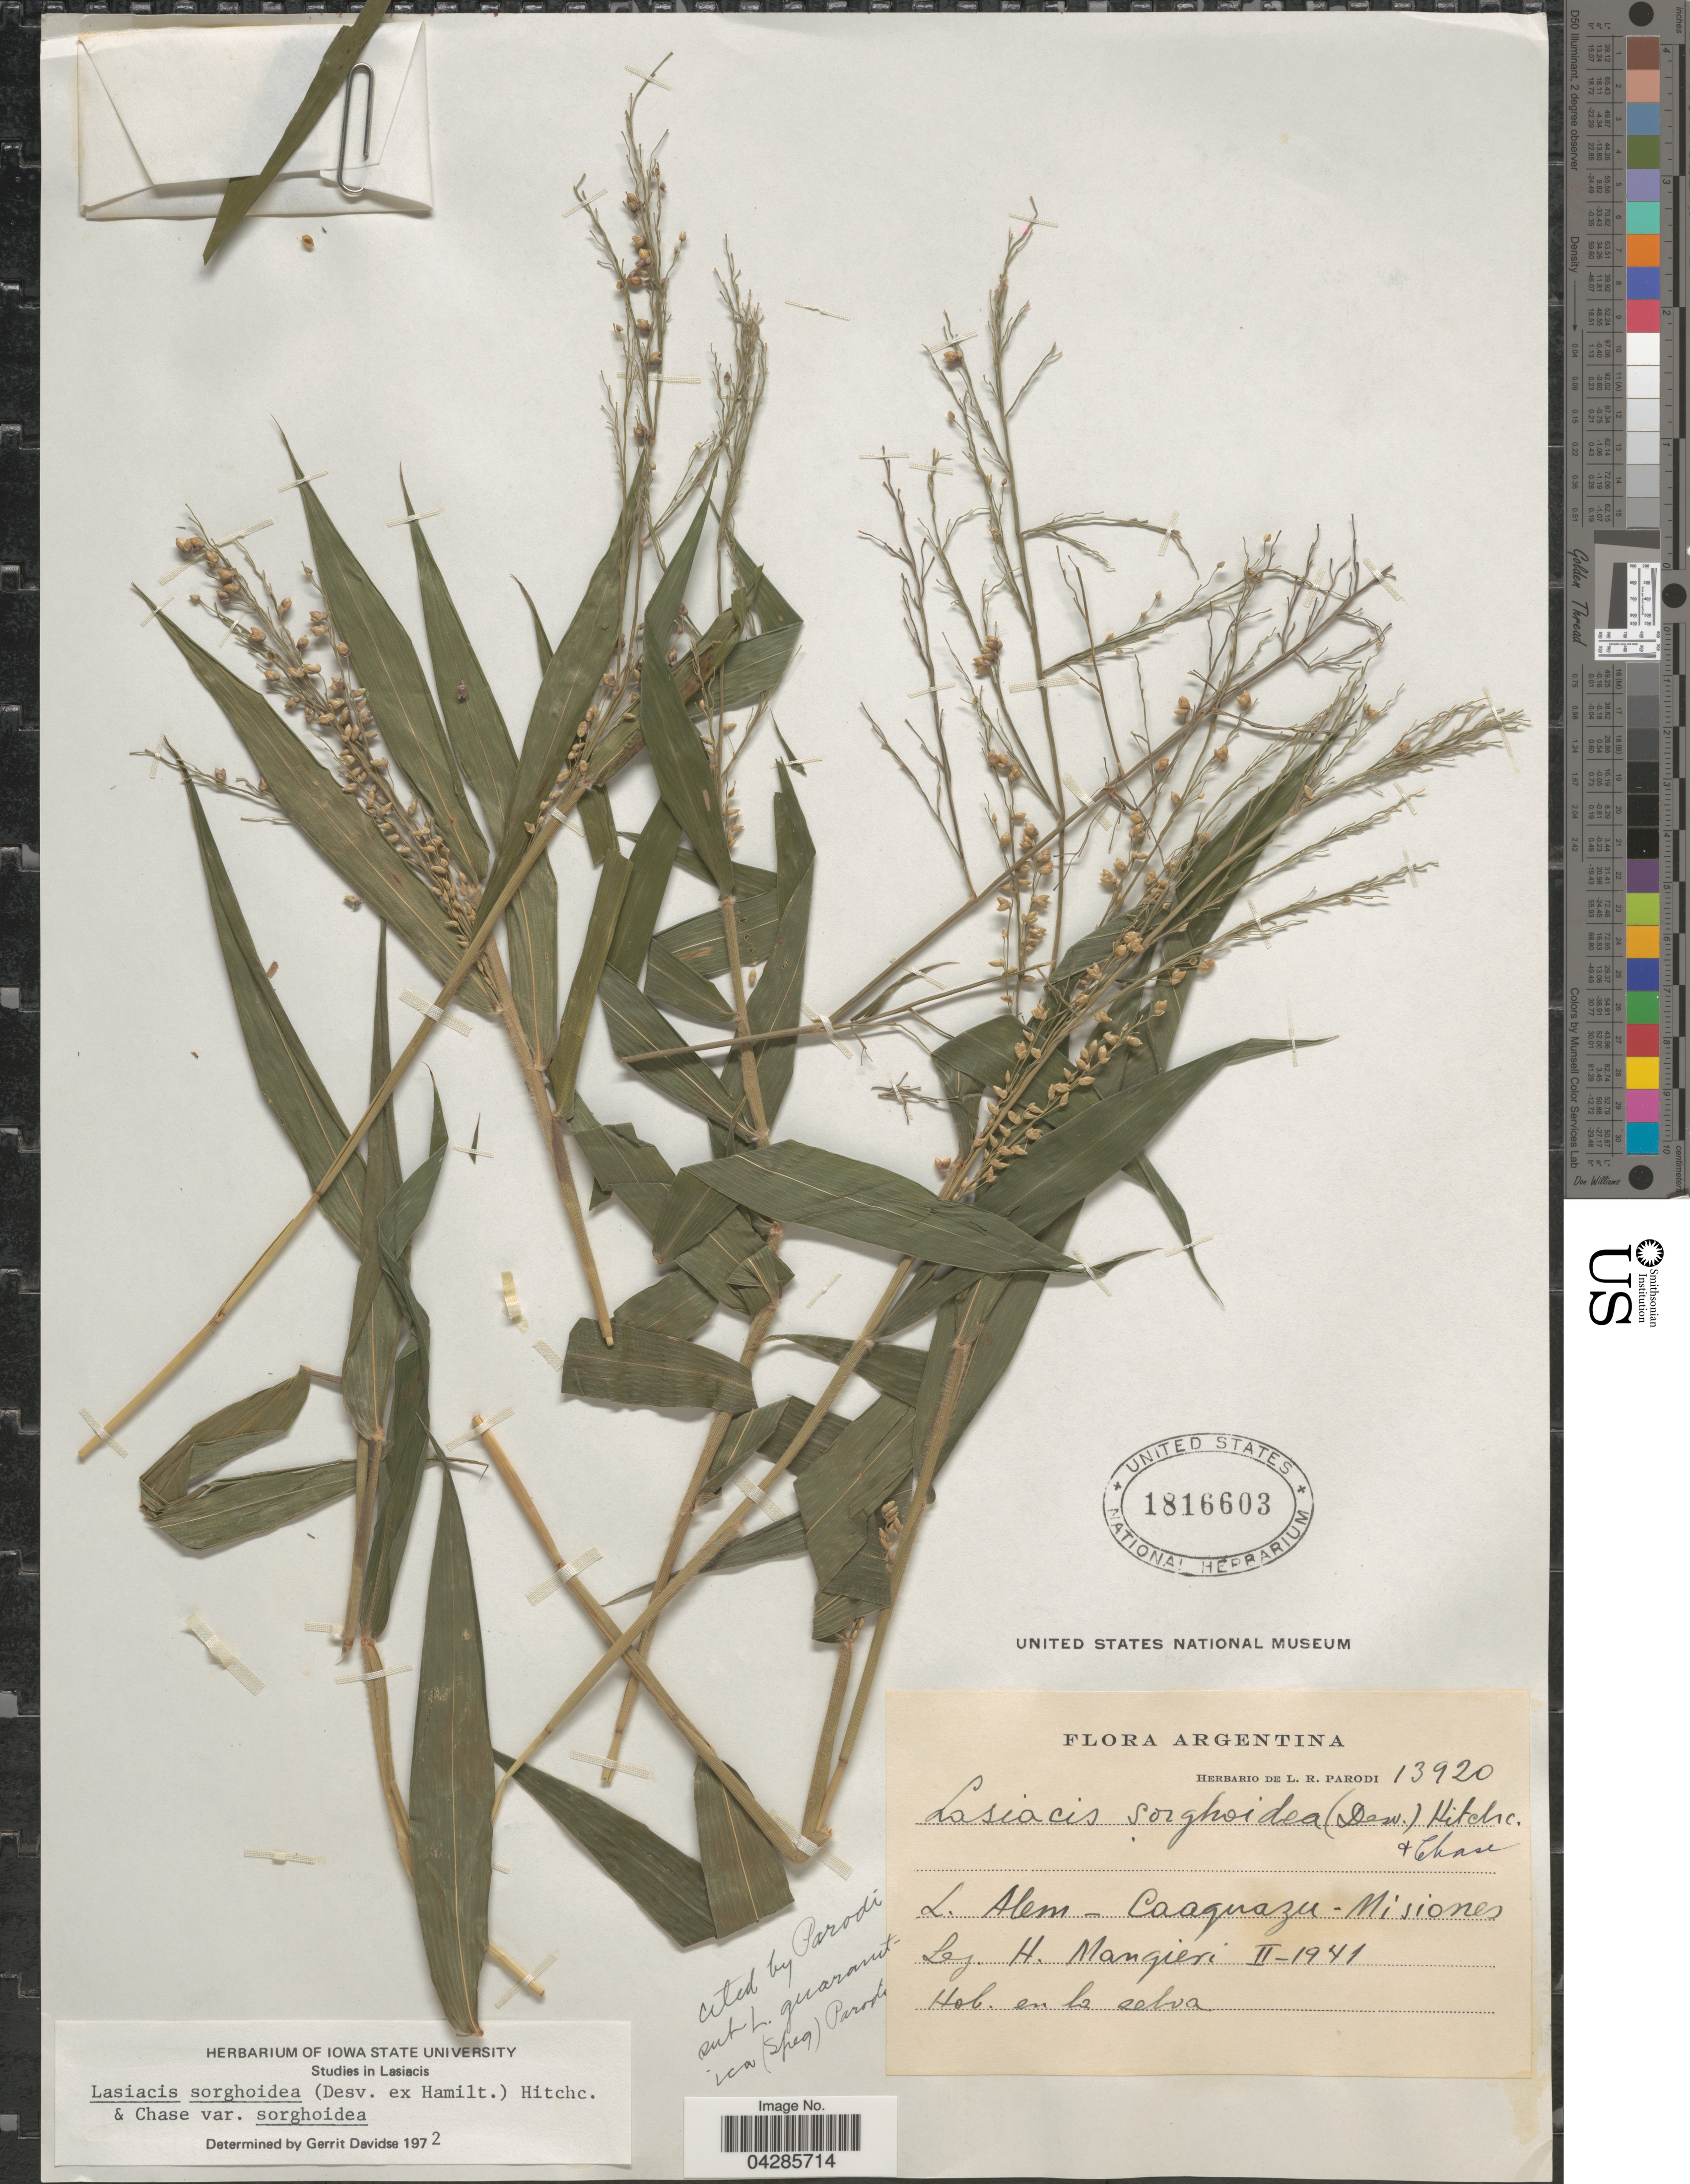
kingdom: Plantae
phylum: Tracheophyta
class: Liliopsida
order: Poales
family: Poaceae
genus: Lasiacis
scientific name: Lasiacis sorghoidea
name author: (Desv. ex Ham.) Hitchc. & Chase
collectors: H. Mangieri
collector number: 13920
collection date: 1941-02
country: Argentina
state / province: Misiones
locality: L. Alem - Caaguazu.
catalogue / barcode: US 1816603